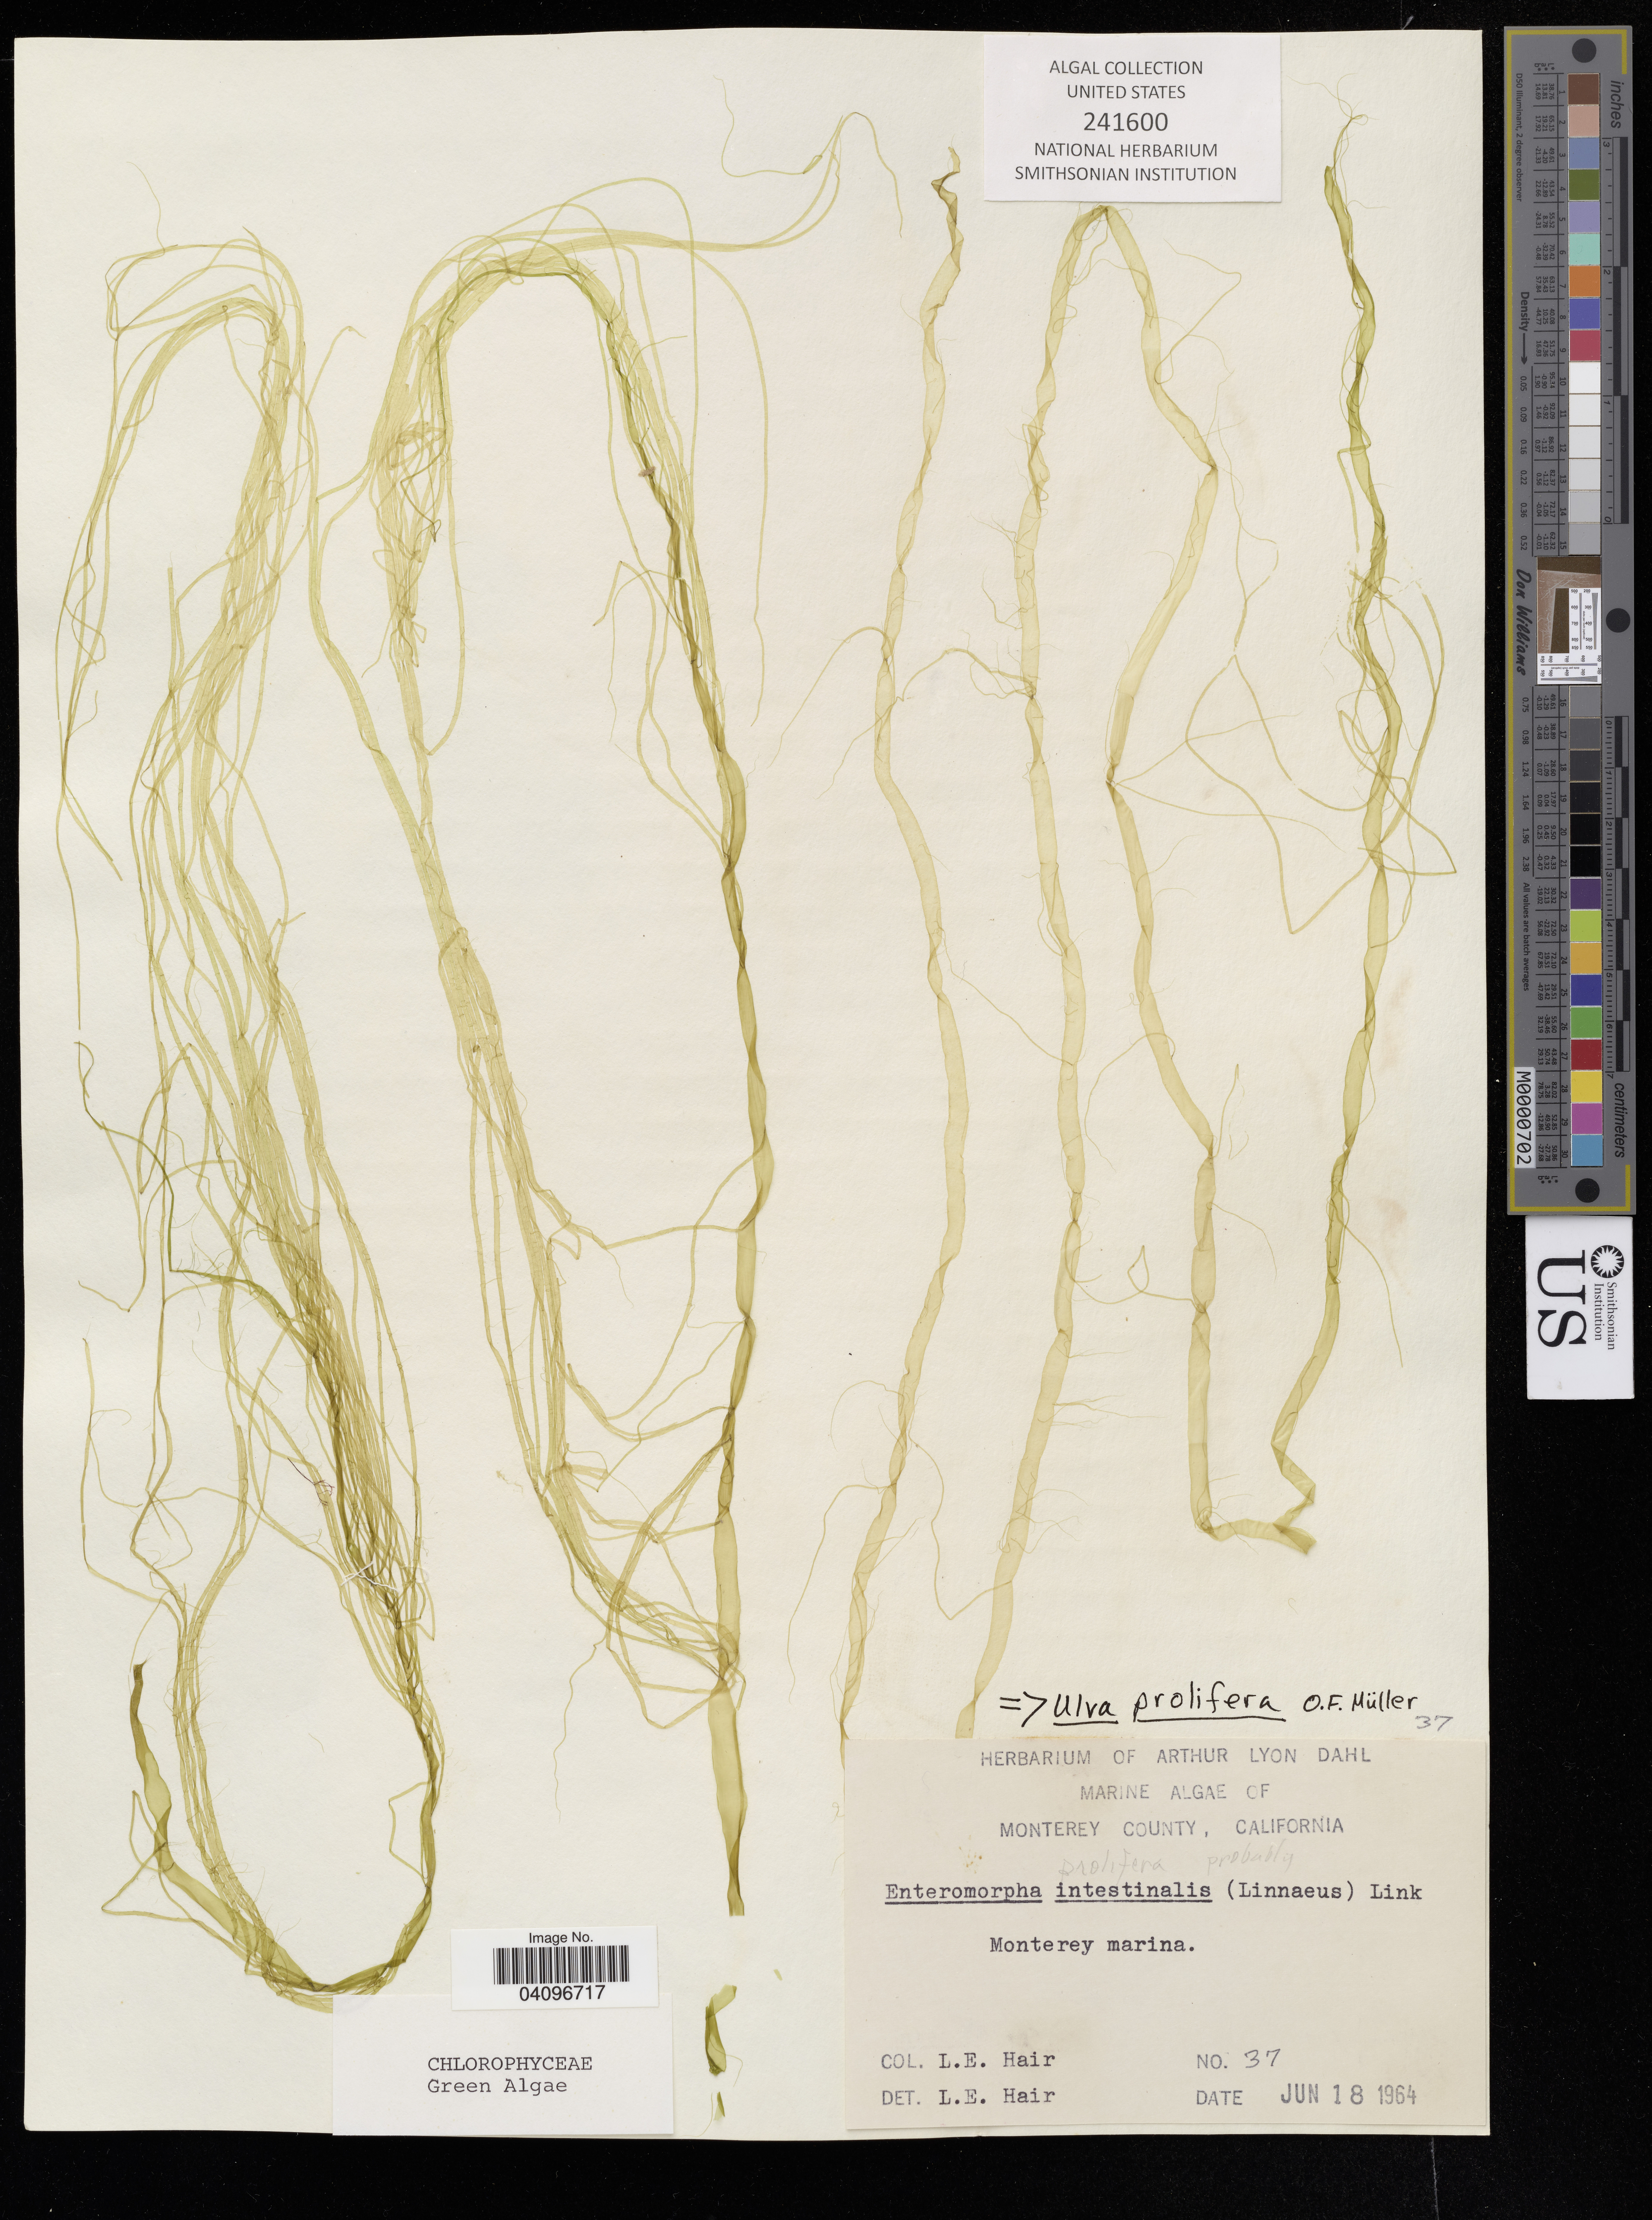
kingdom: Plantae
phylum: Chlorophyta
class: Ulvophyceae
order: Ulvales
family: Ulvaceae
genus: Ulva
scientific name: Ulva prolifera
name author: O.F. Müller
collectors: L. Hair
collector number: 37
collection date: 1964-06-18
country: United States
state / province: California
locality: Monterey County. Monterey marina.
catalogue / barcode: US 241600